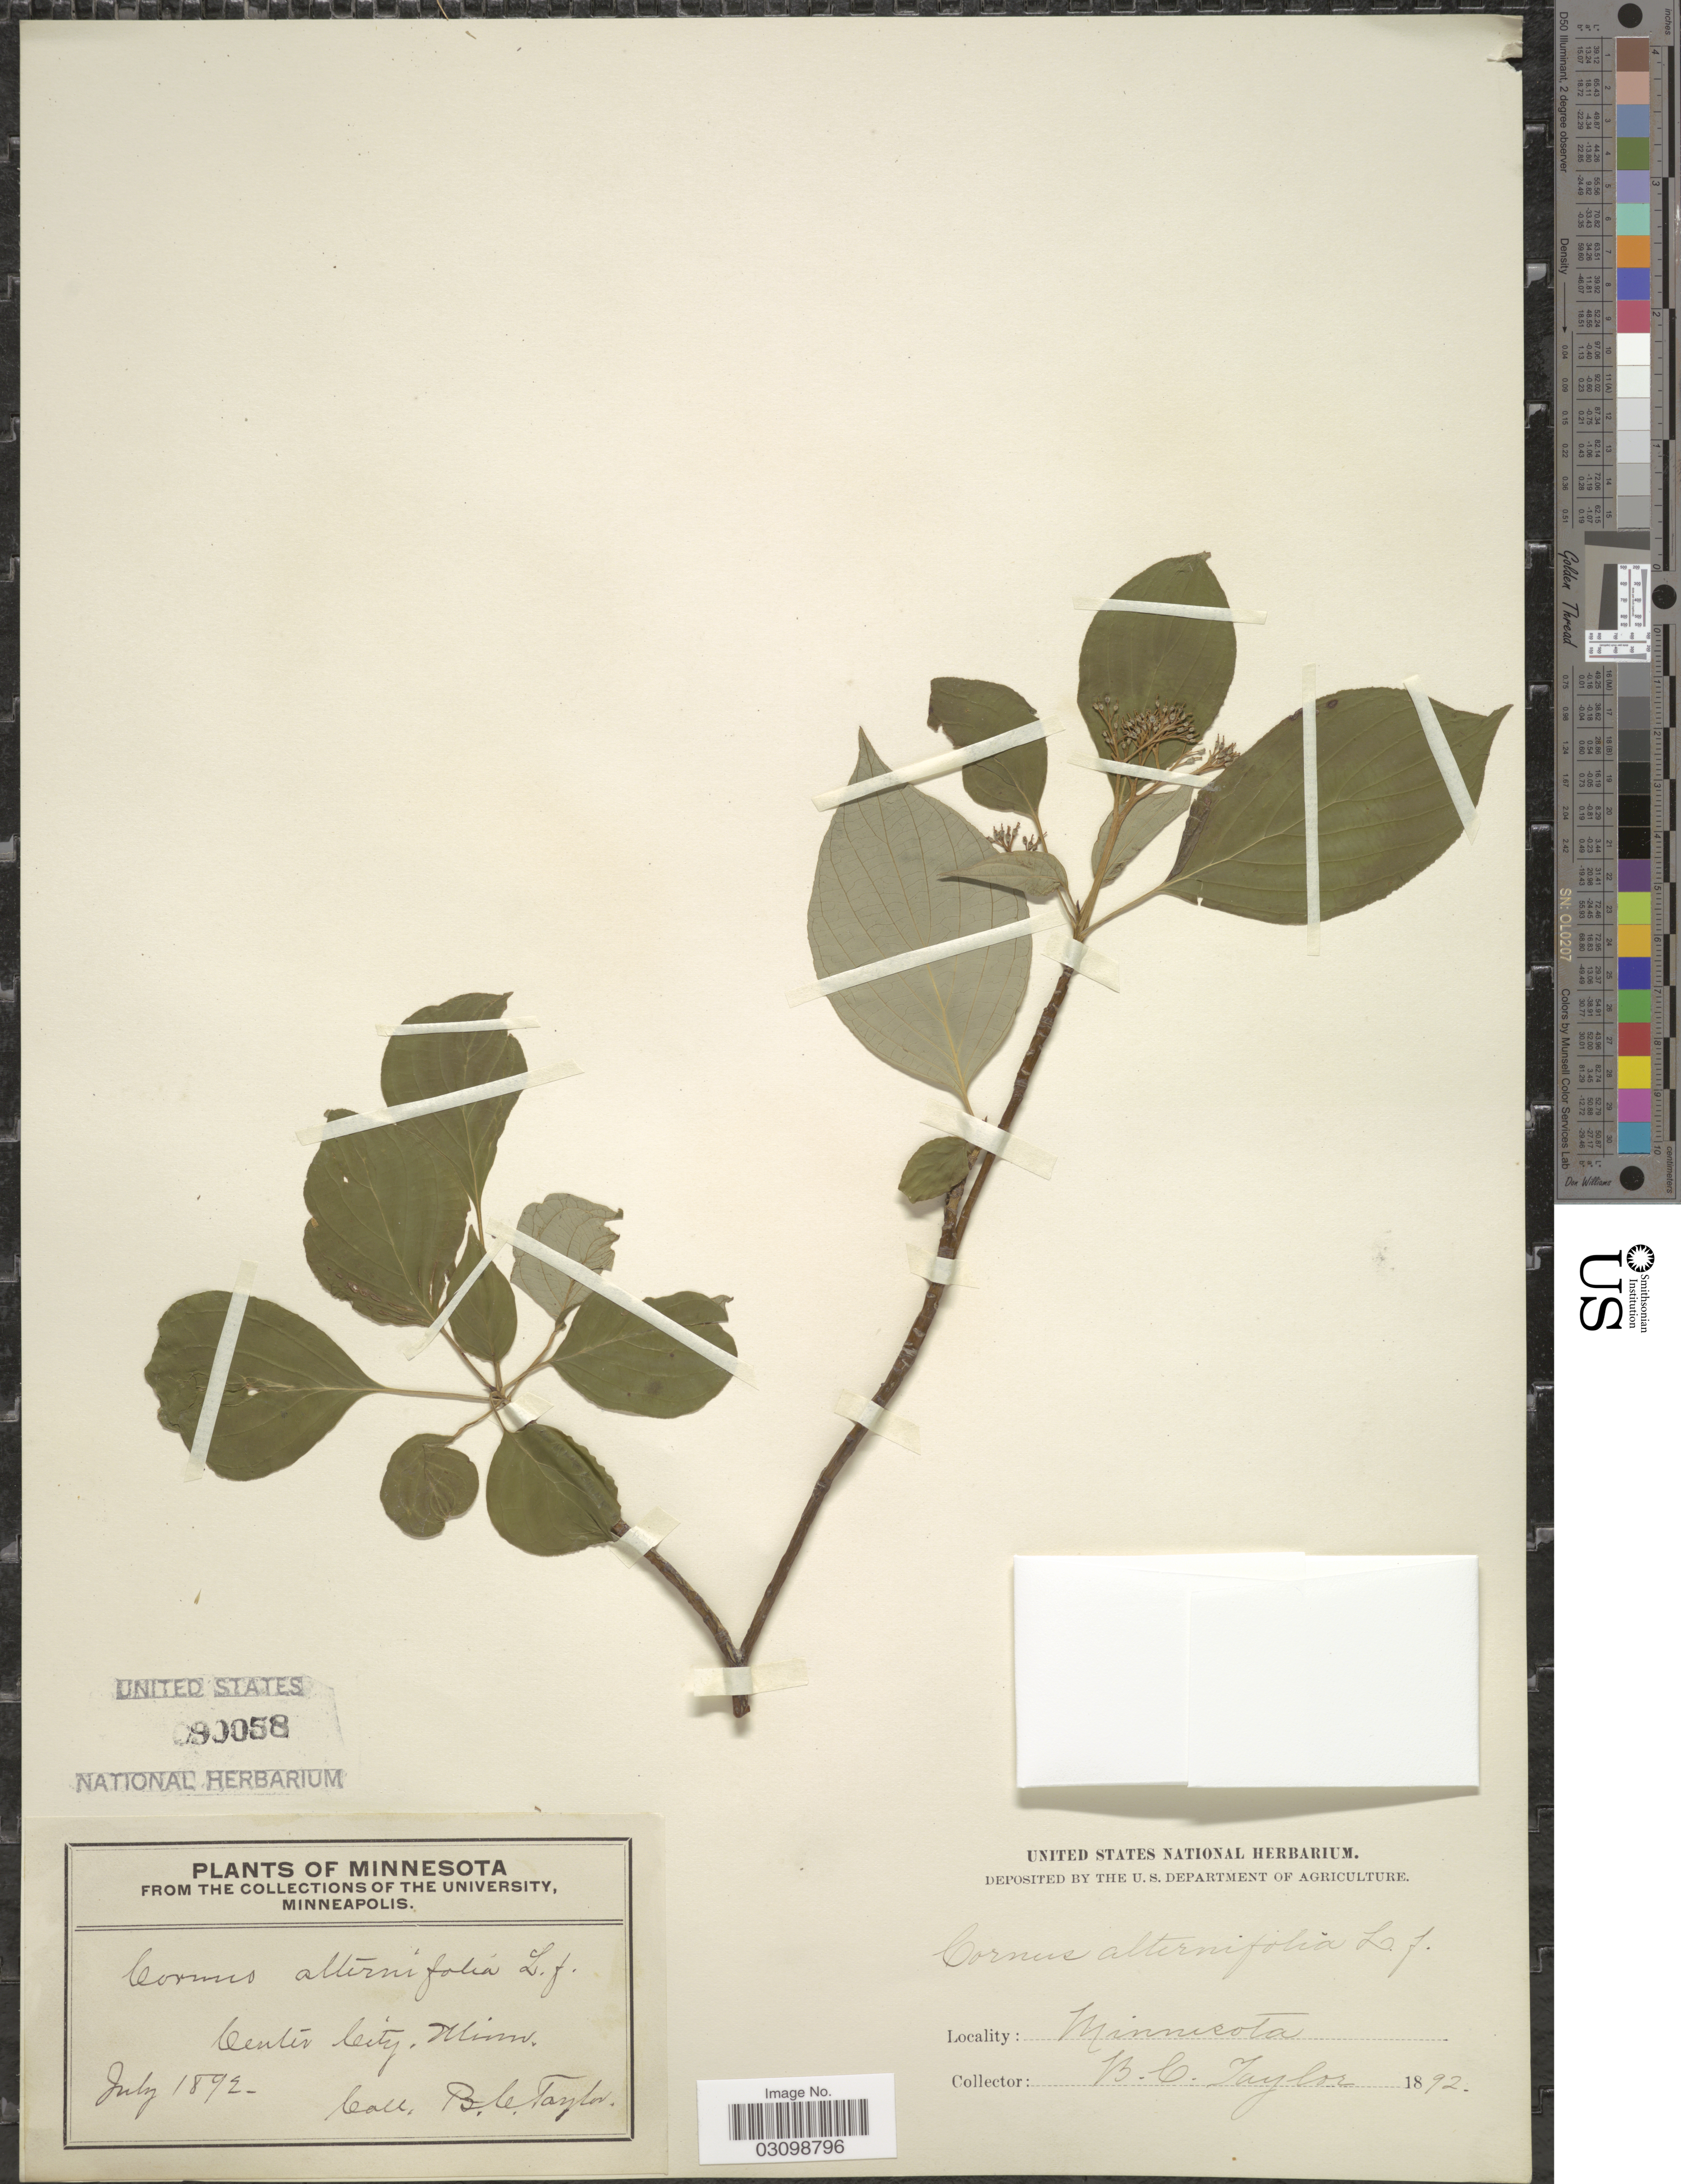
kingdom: Plantae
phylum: Tracheophyta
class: Magnoliopsida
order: Cornales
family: Cornaceae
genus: Cornus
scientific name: Cornus alternifolia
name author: L.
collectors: B. C. Taylor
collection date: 1892-07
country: United States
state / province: Minnesota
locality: Center City.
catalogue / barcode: US 90058